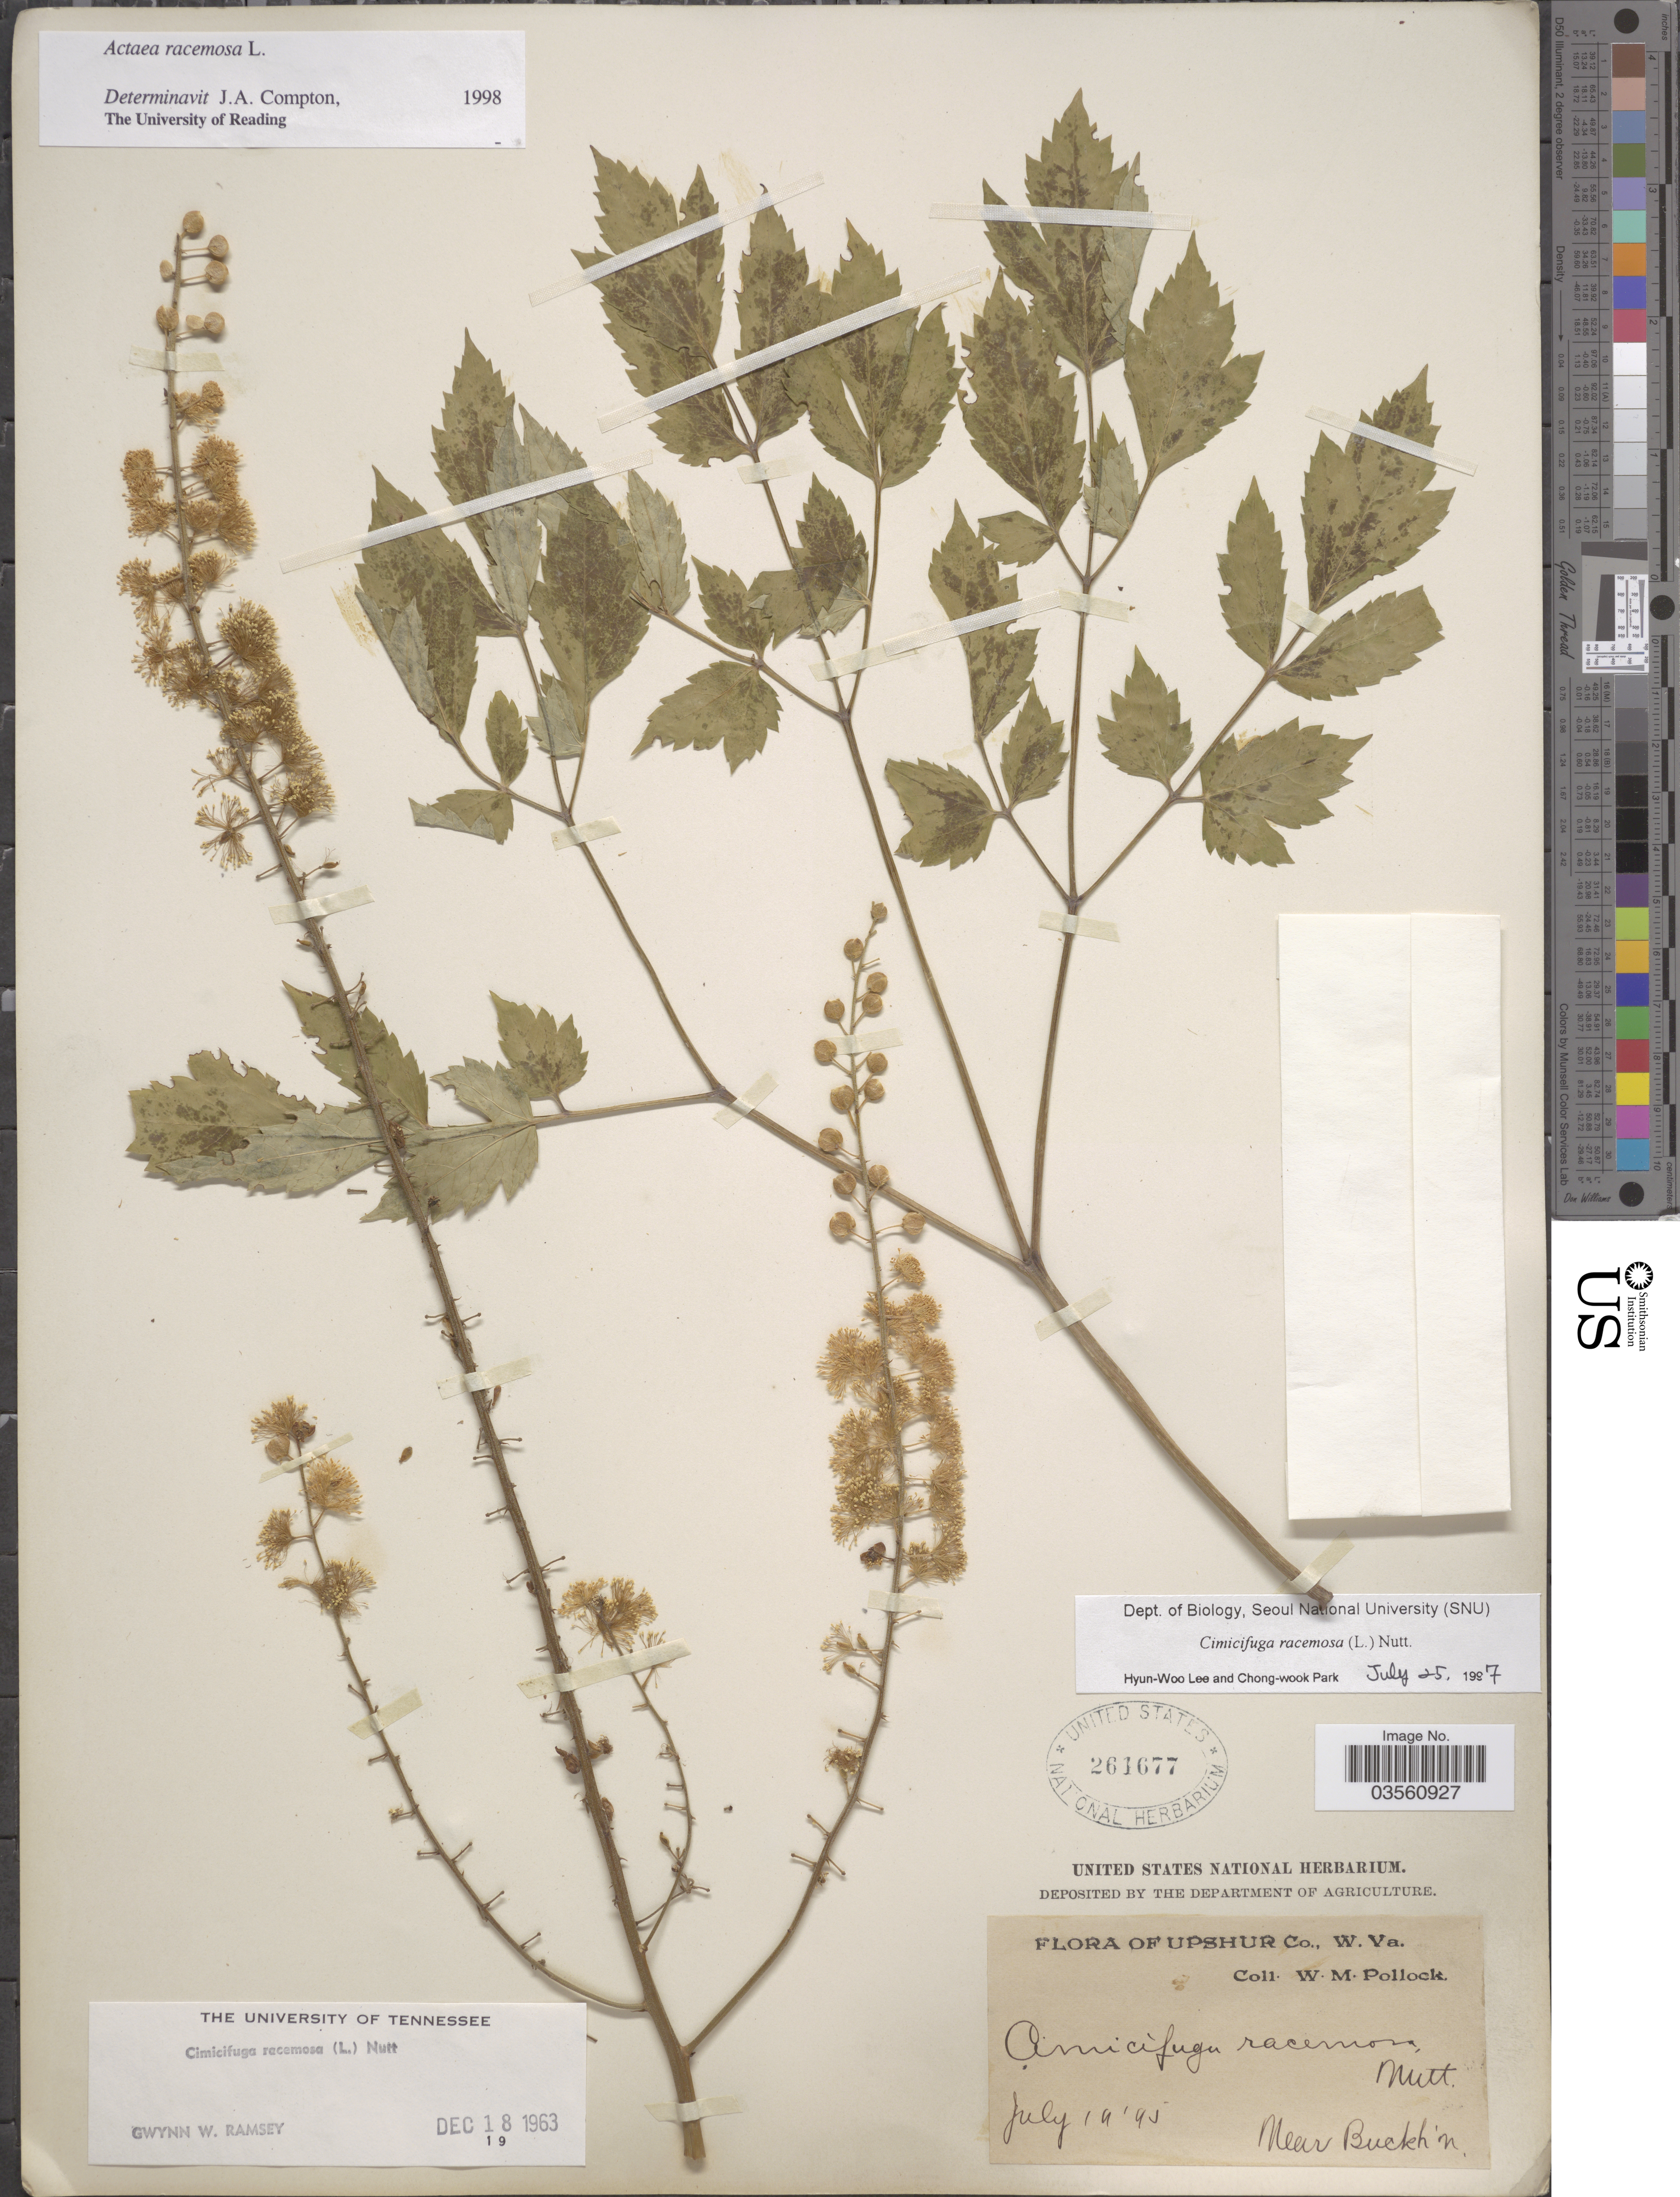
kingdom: Plantae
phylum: Tracheophyta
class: Magnoliopsida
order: Ranunculales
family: Ranunculaceae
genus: Actaea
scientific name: Actaea racemosa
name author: L.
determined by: Compton, J. A.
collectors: W. M. Pollock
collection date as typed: Transcribed d/m/y: 19/7/95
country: United States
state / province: West Virginia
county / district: Upshur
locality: Near Bucklin.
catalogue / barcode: US 261677